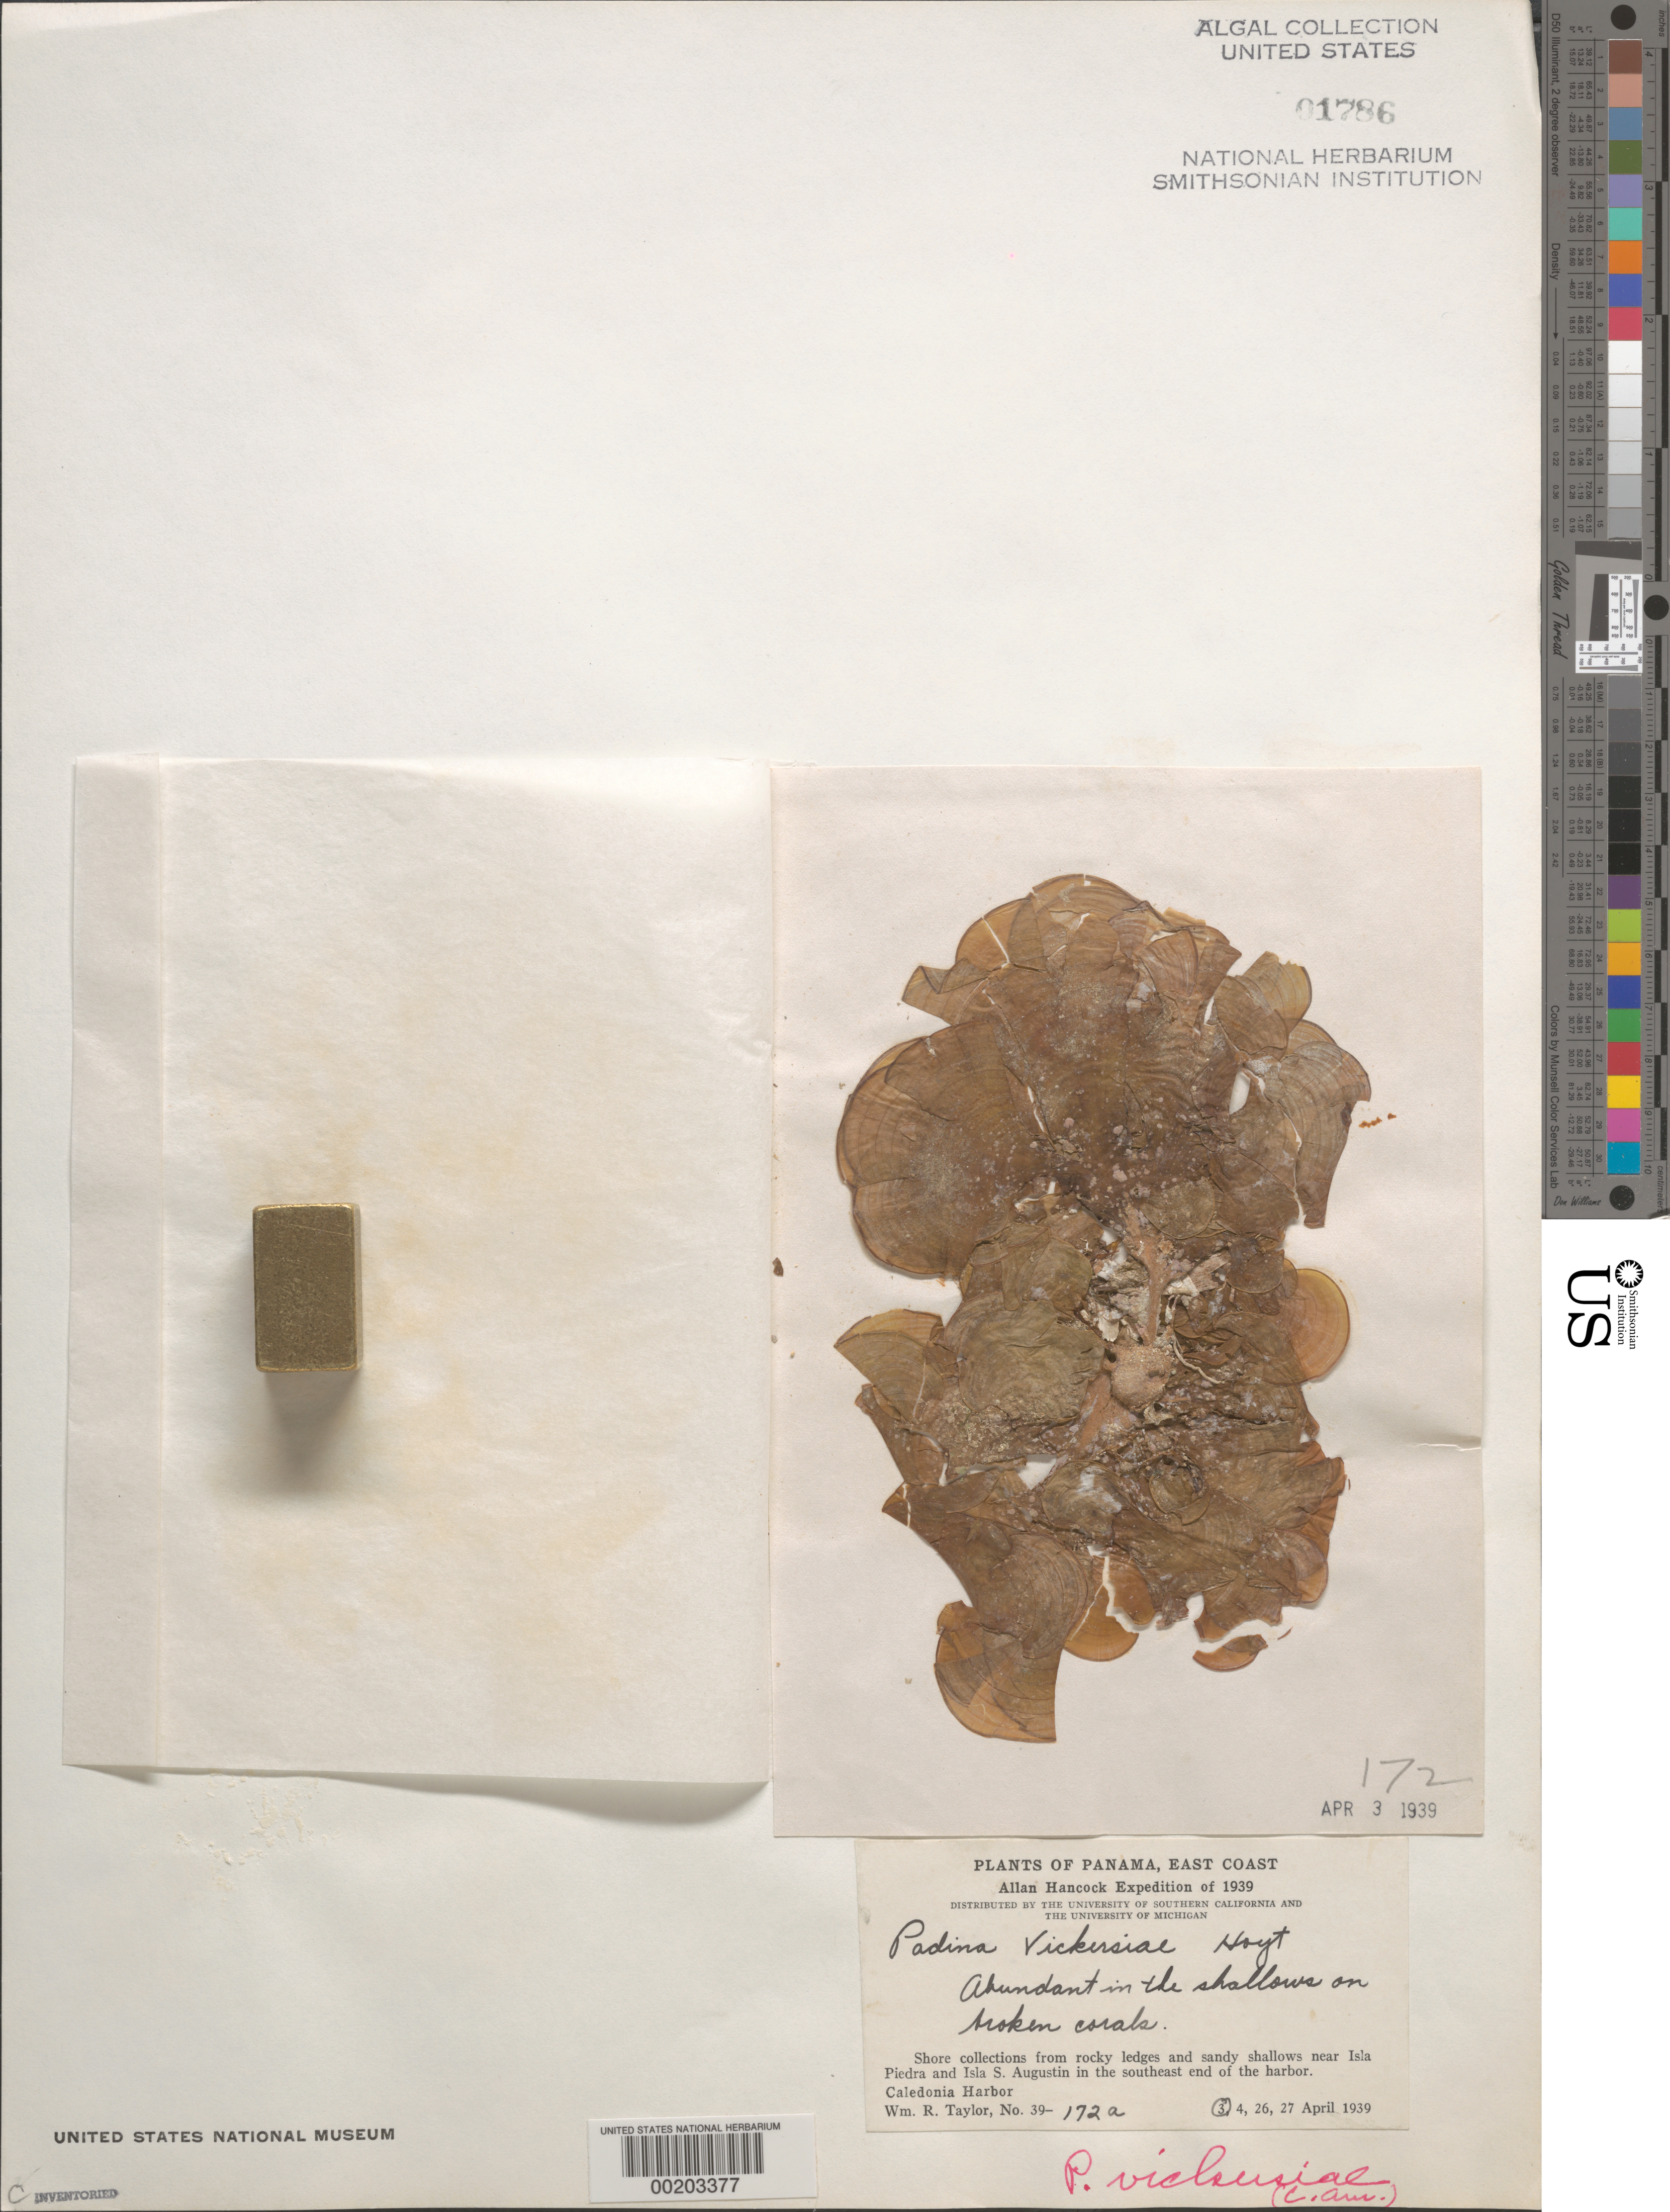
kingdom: Chromista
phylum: Ochrophyta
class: Phaeophyceae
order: Dictyotales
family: Dictyotaceae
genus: Padina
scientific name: Padina gymnospora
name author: (Kütz.) O.G. Sond.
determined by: Algae name updating Project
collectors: W. R. Taylor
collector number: WRT 39-172a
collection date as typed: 03 Apr 1939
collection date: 1939-04-03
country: Panama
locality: Southeast Caledonia Harbor, near Isla Piedra and Isla San Augustin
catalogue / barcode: US 1786